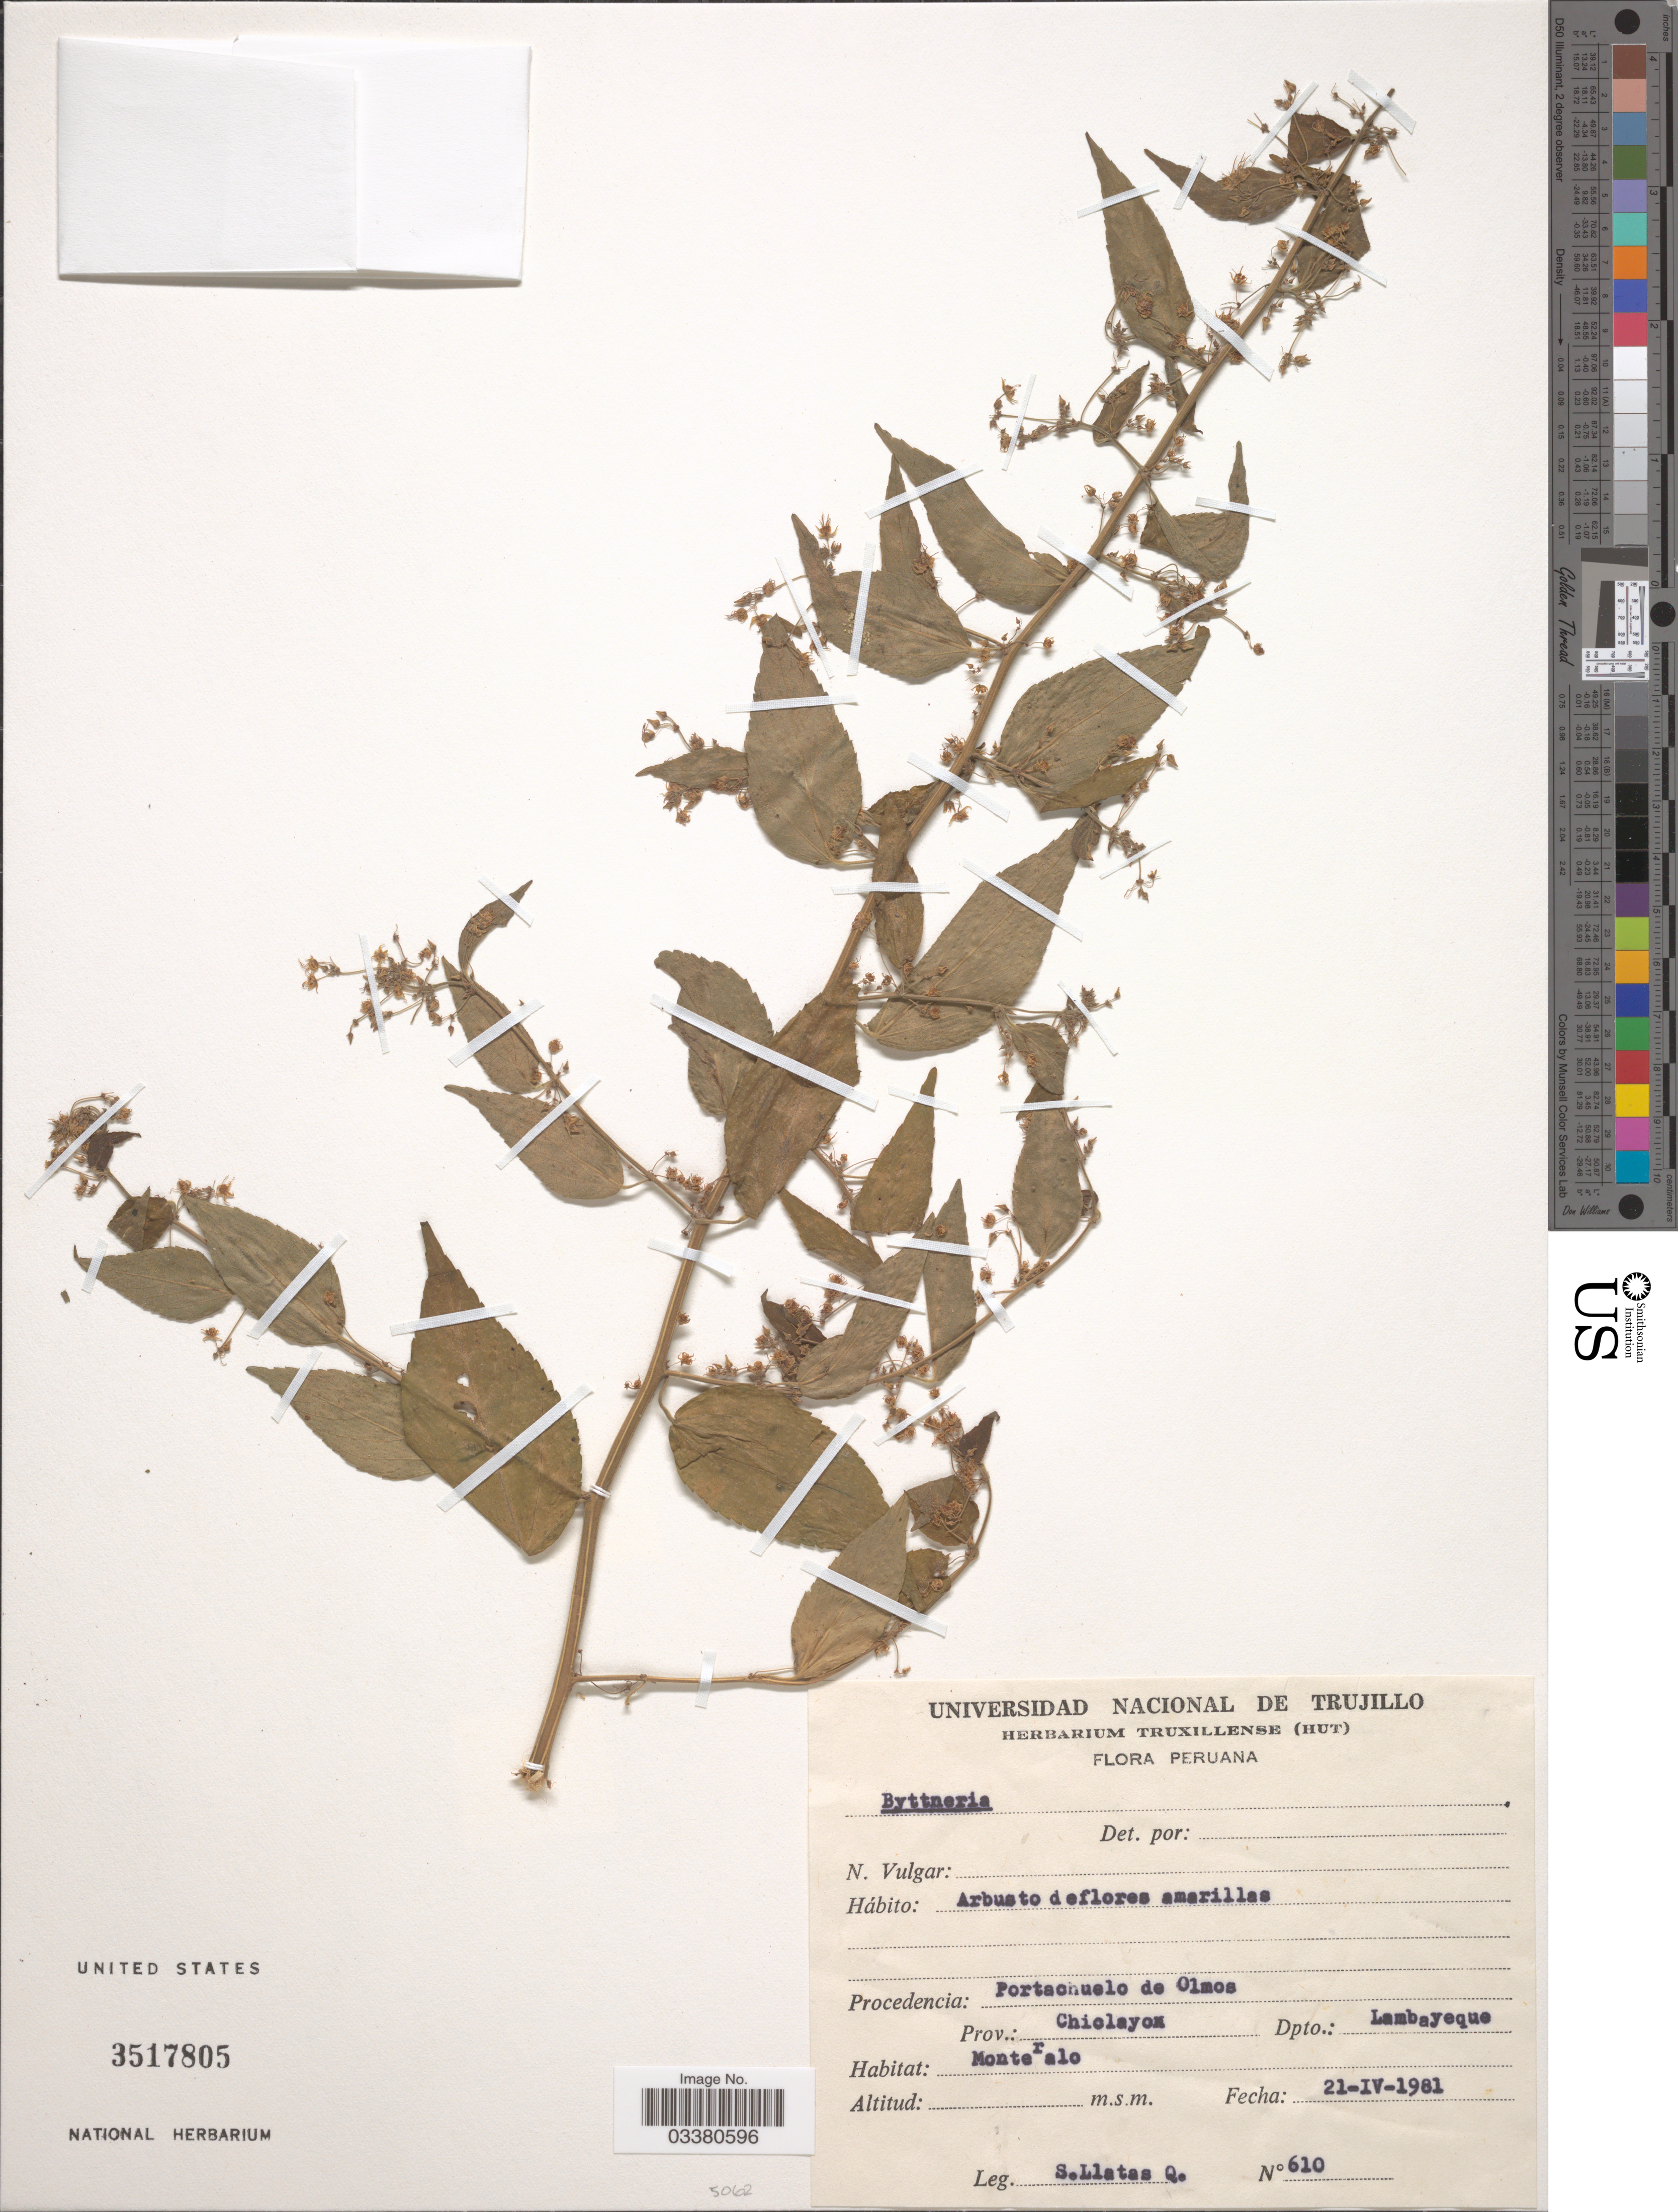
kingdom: Plantae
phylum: Tracheophyta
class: Magnoliopsida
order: Malvales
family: Malvaceae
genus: Byttneria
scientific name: Byttneria sp.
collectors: S. Llatas Quiroz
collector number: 610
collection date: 1981-04-21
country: Peru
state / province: Lambayeque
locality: Portachuelo de Olmos. Prov.: Chiclayo Dpto.: Lambayeque. Monteralo.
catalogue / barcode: US 3517805